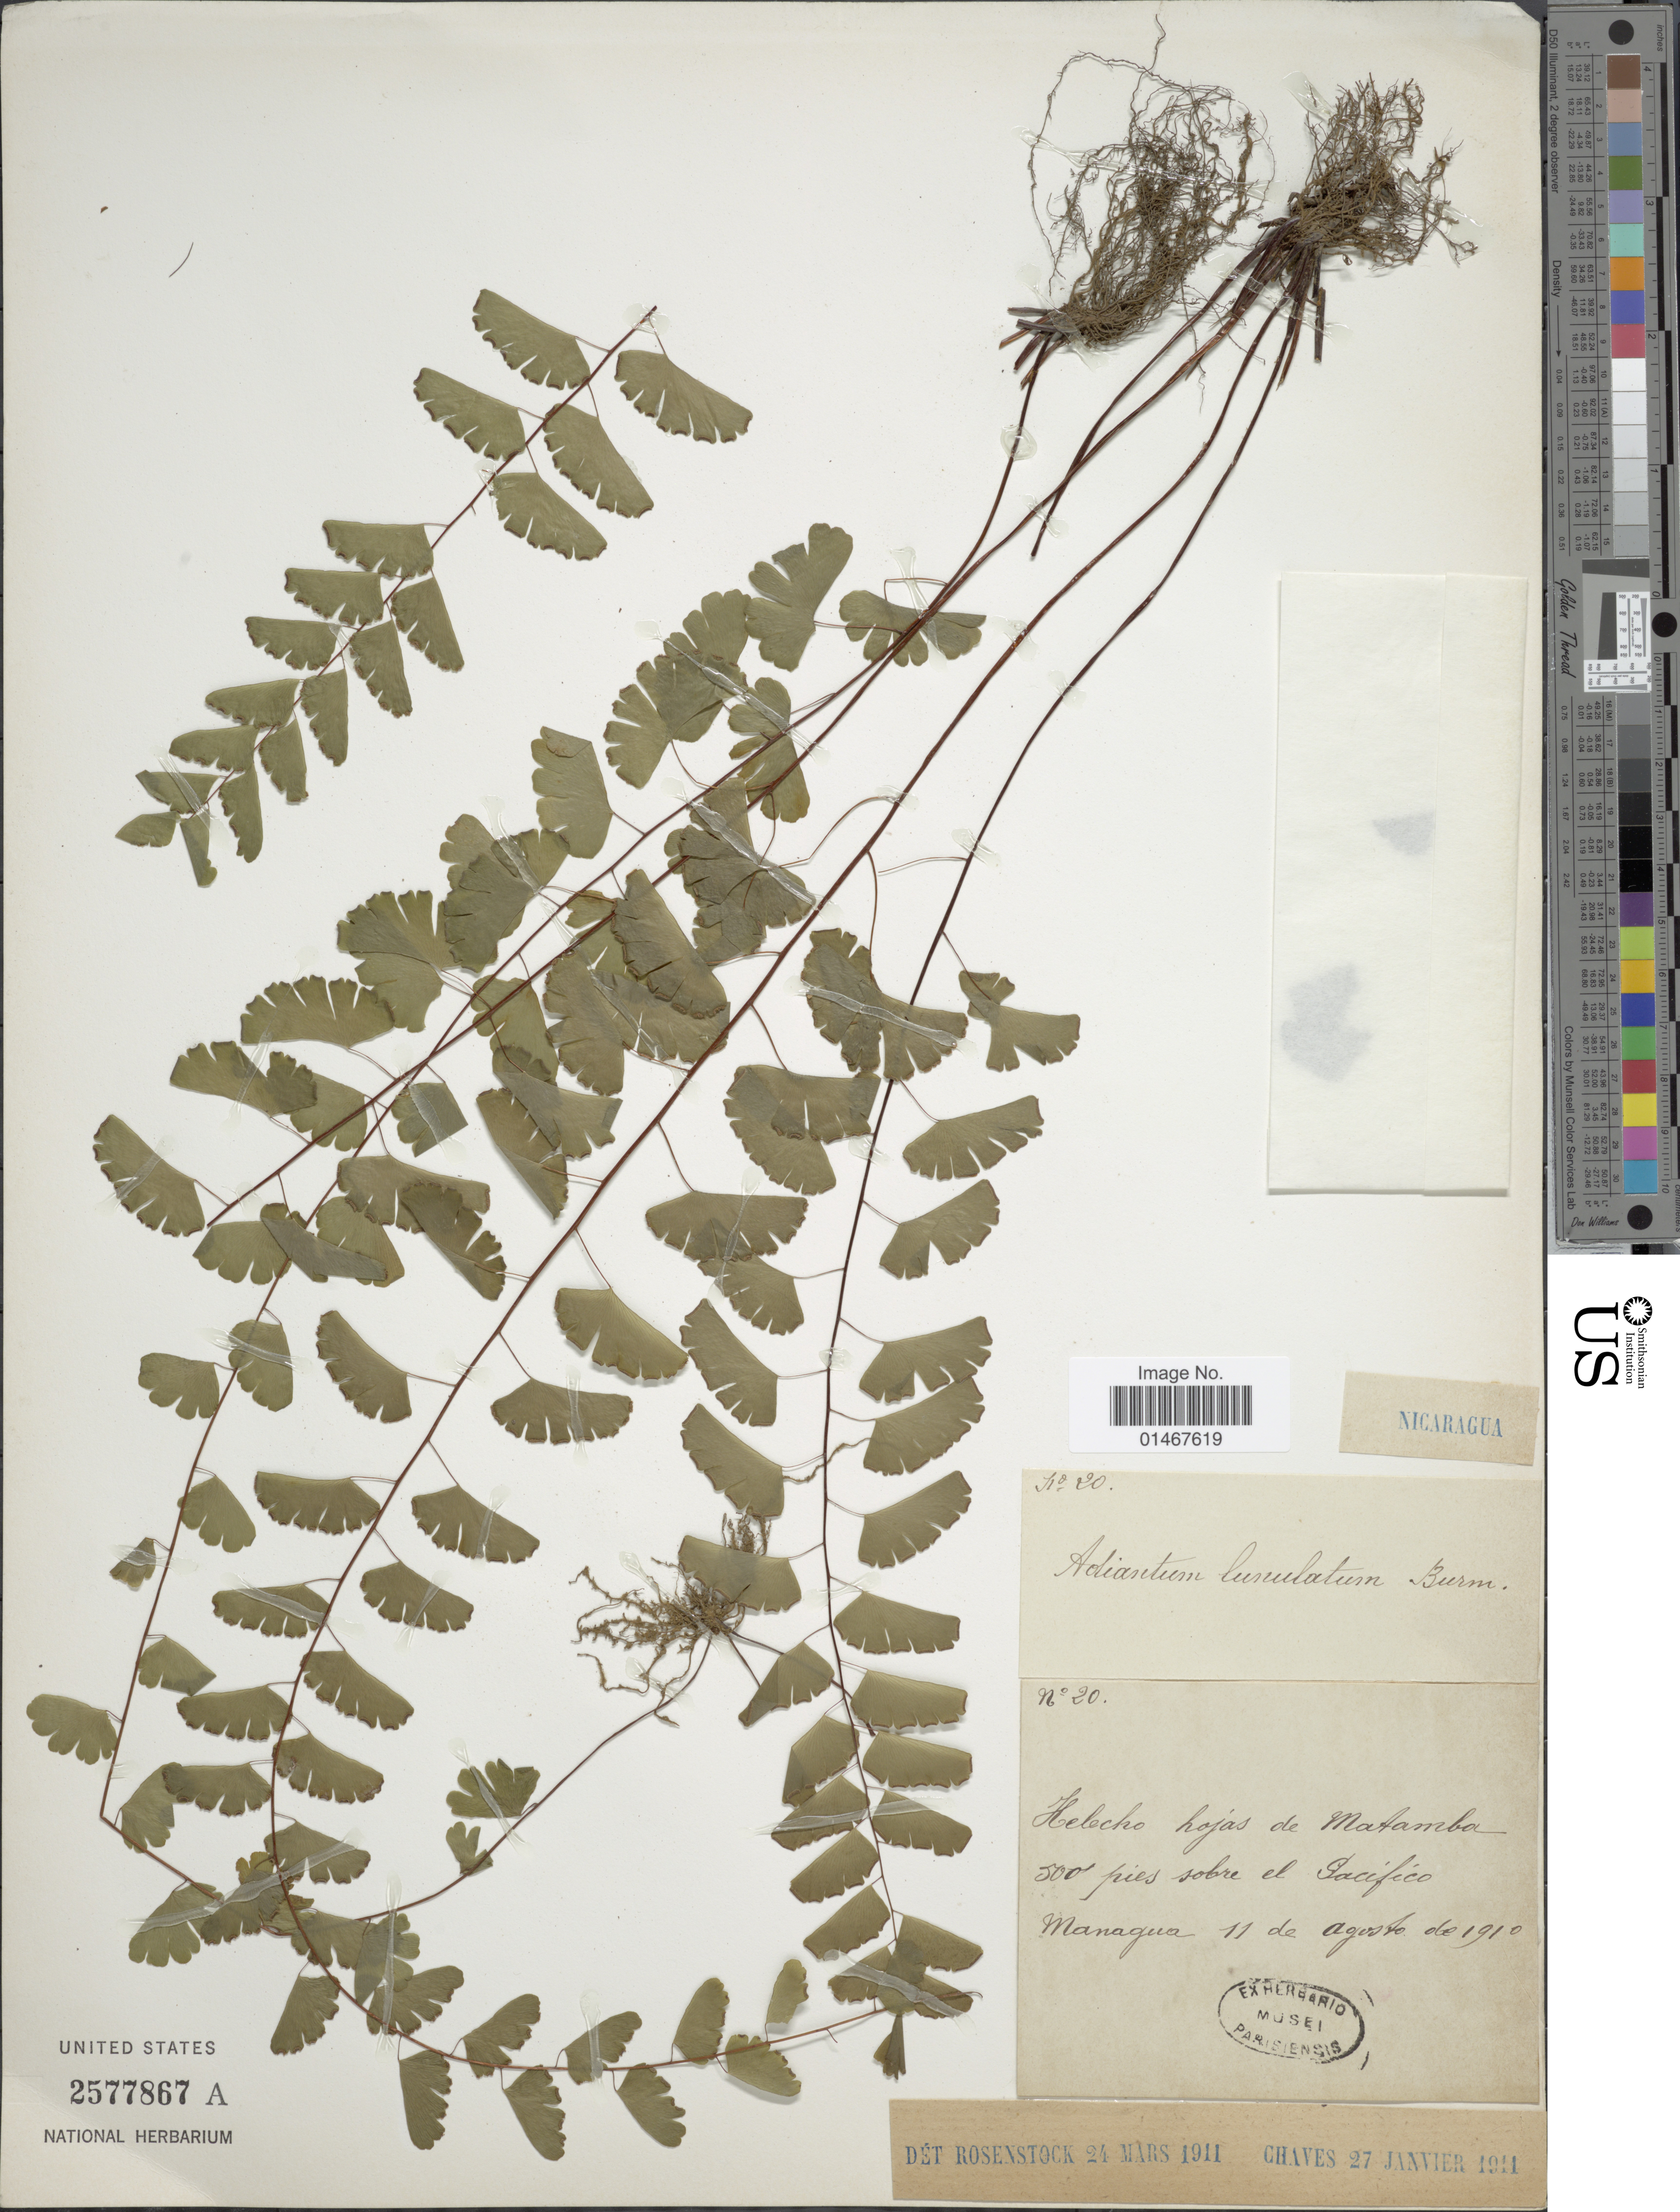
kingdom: Plantae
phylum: Tracheophyta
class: Polypodiopsida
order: Polypodiales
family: Pteridaceae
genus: Adiantum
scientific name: Adiantum philippense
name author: L.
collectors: ex herb. Mus. Paraensis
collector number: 20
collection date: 1910-08-11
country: Nicaragua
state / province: Managua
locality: Helecho hojas de Matamba pres sobre el Pacifico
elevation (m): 152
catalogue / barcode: US 2577867A